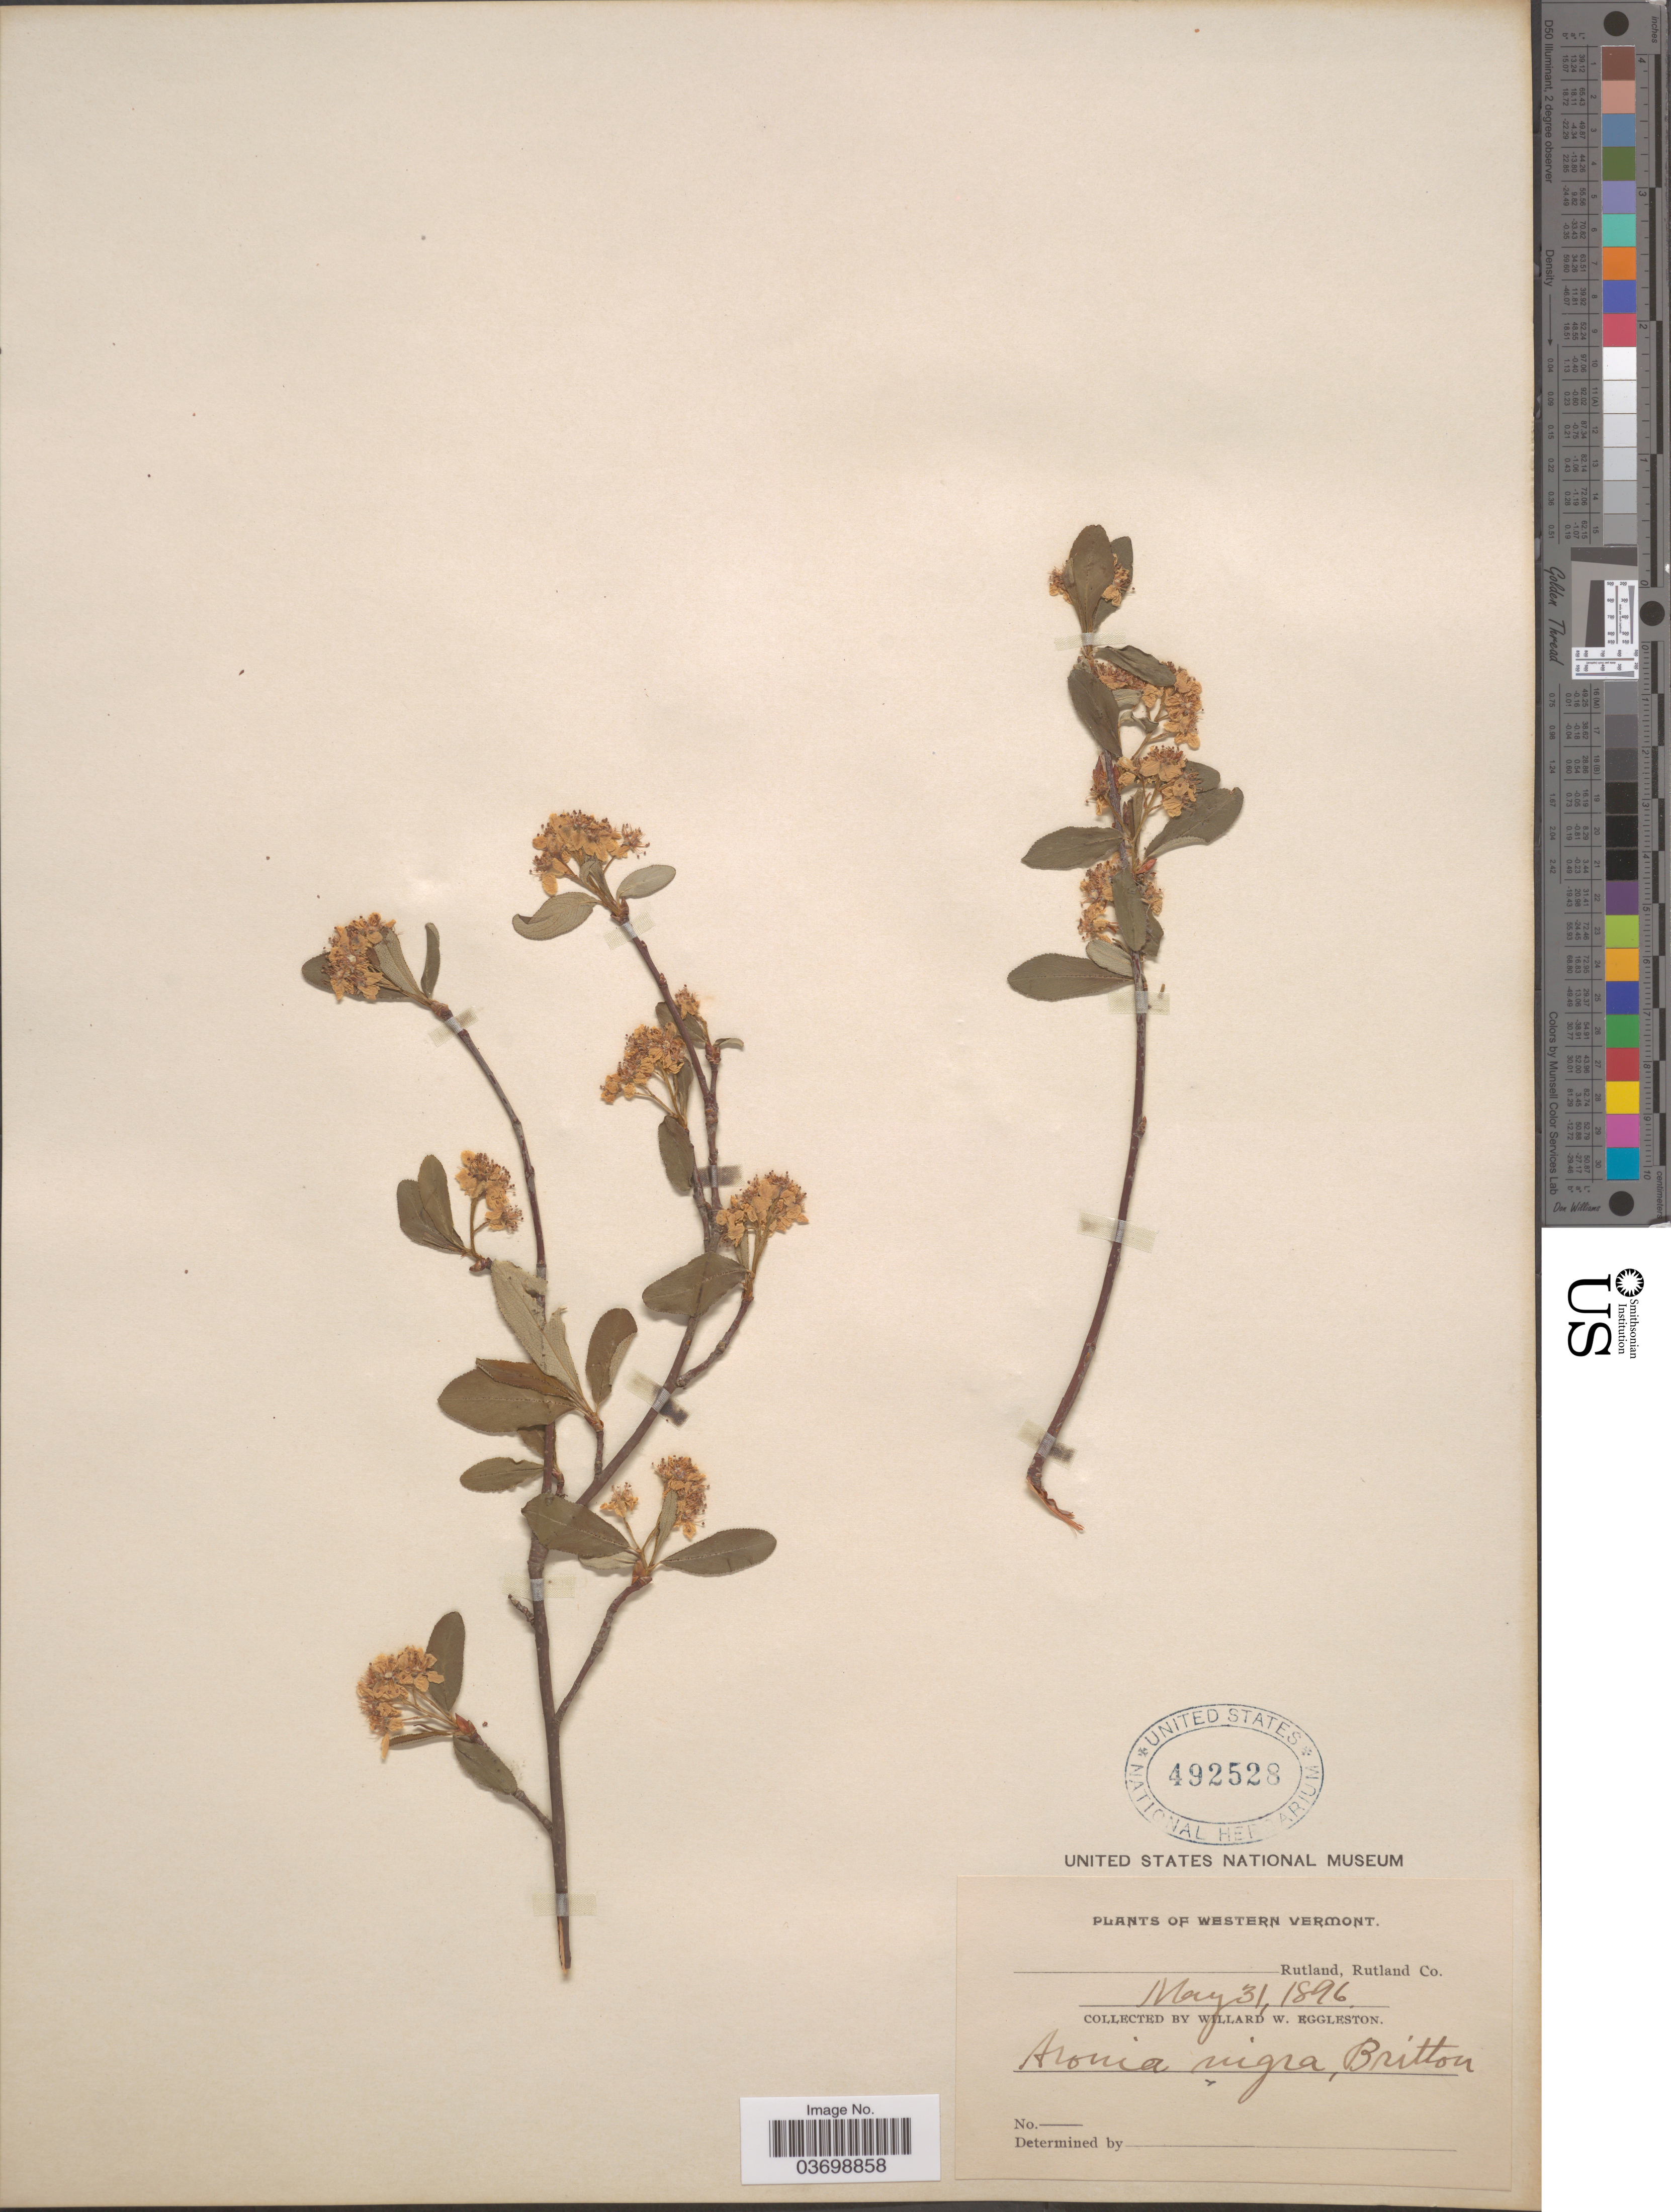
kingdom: Plantae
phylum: Tracheophyta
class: Magnoliopsida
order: Rosales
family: Rosaceae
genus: Aronia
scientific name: Aronia melanocarpa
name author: (Michx.) Elliott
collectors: W. W. Eggleston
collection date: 1896-05-31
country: United States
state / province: Vermont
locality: Western Vermont, Rutland, Rutland Co.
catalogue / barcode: US 492528